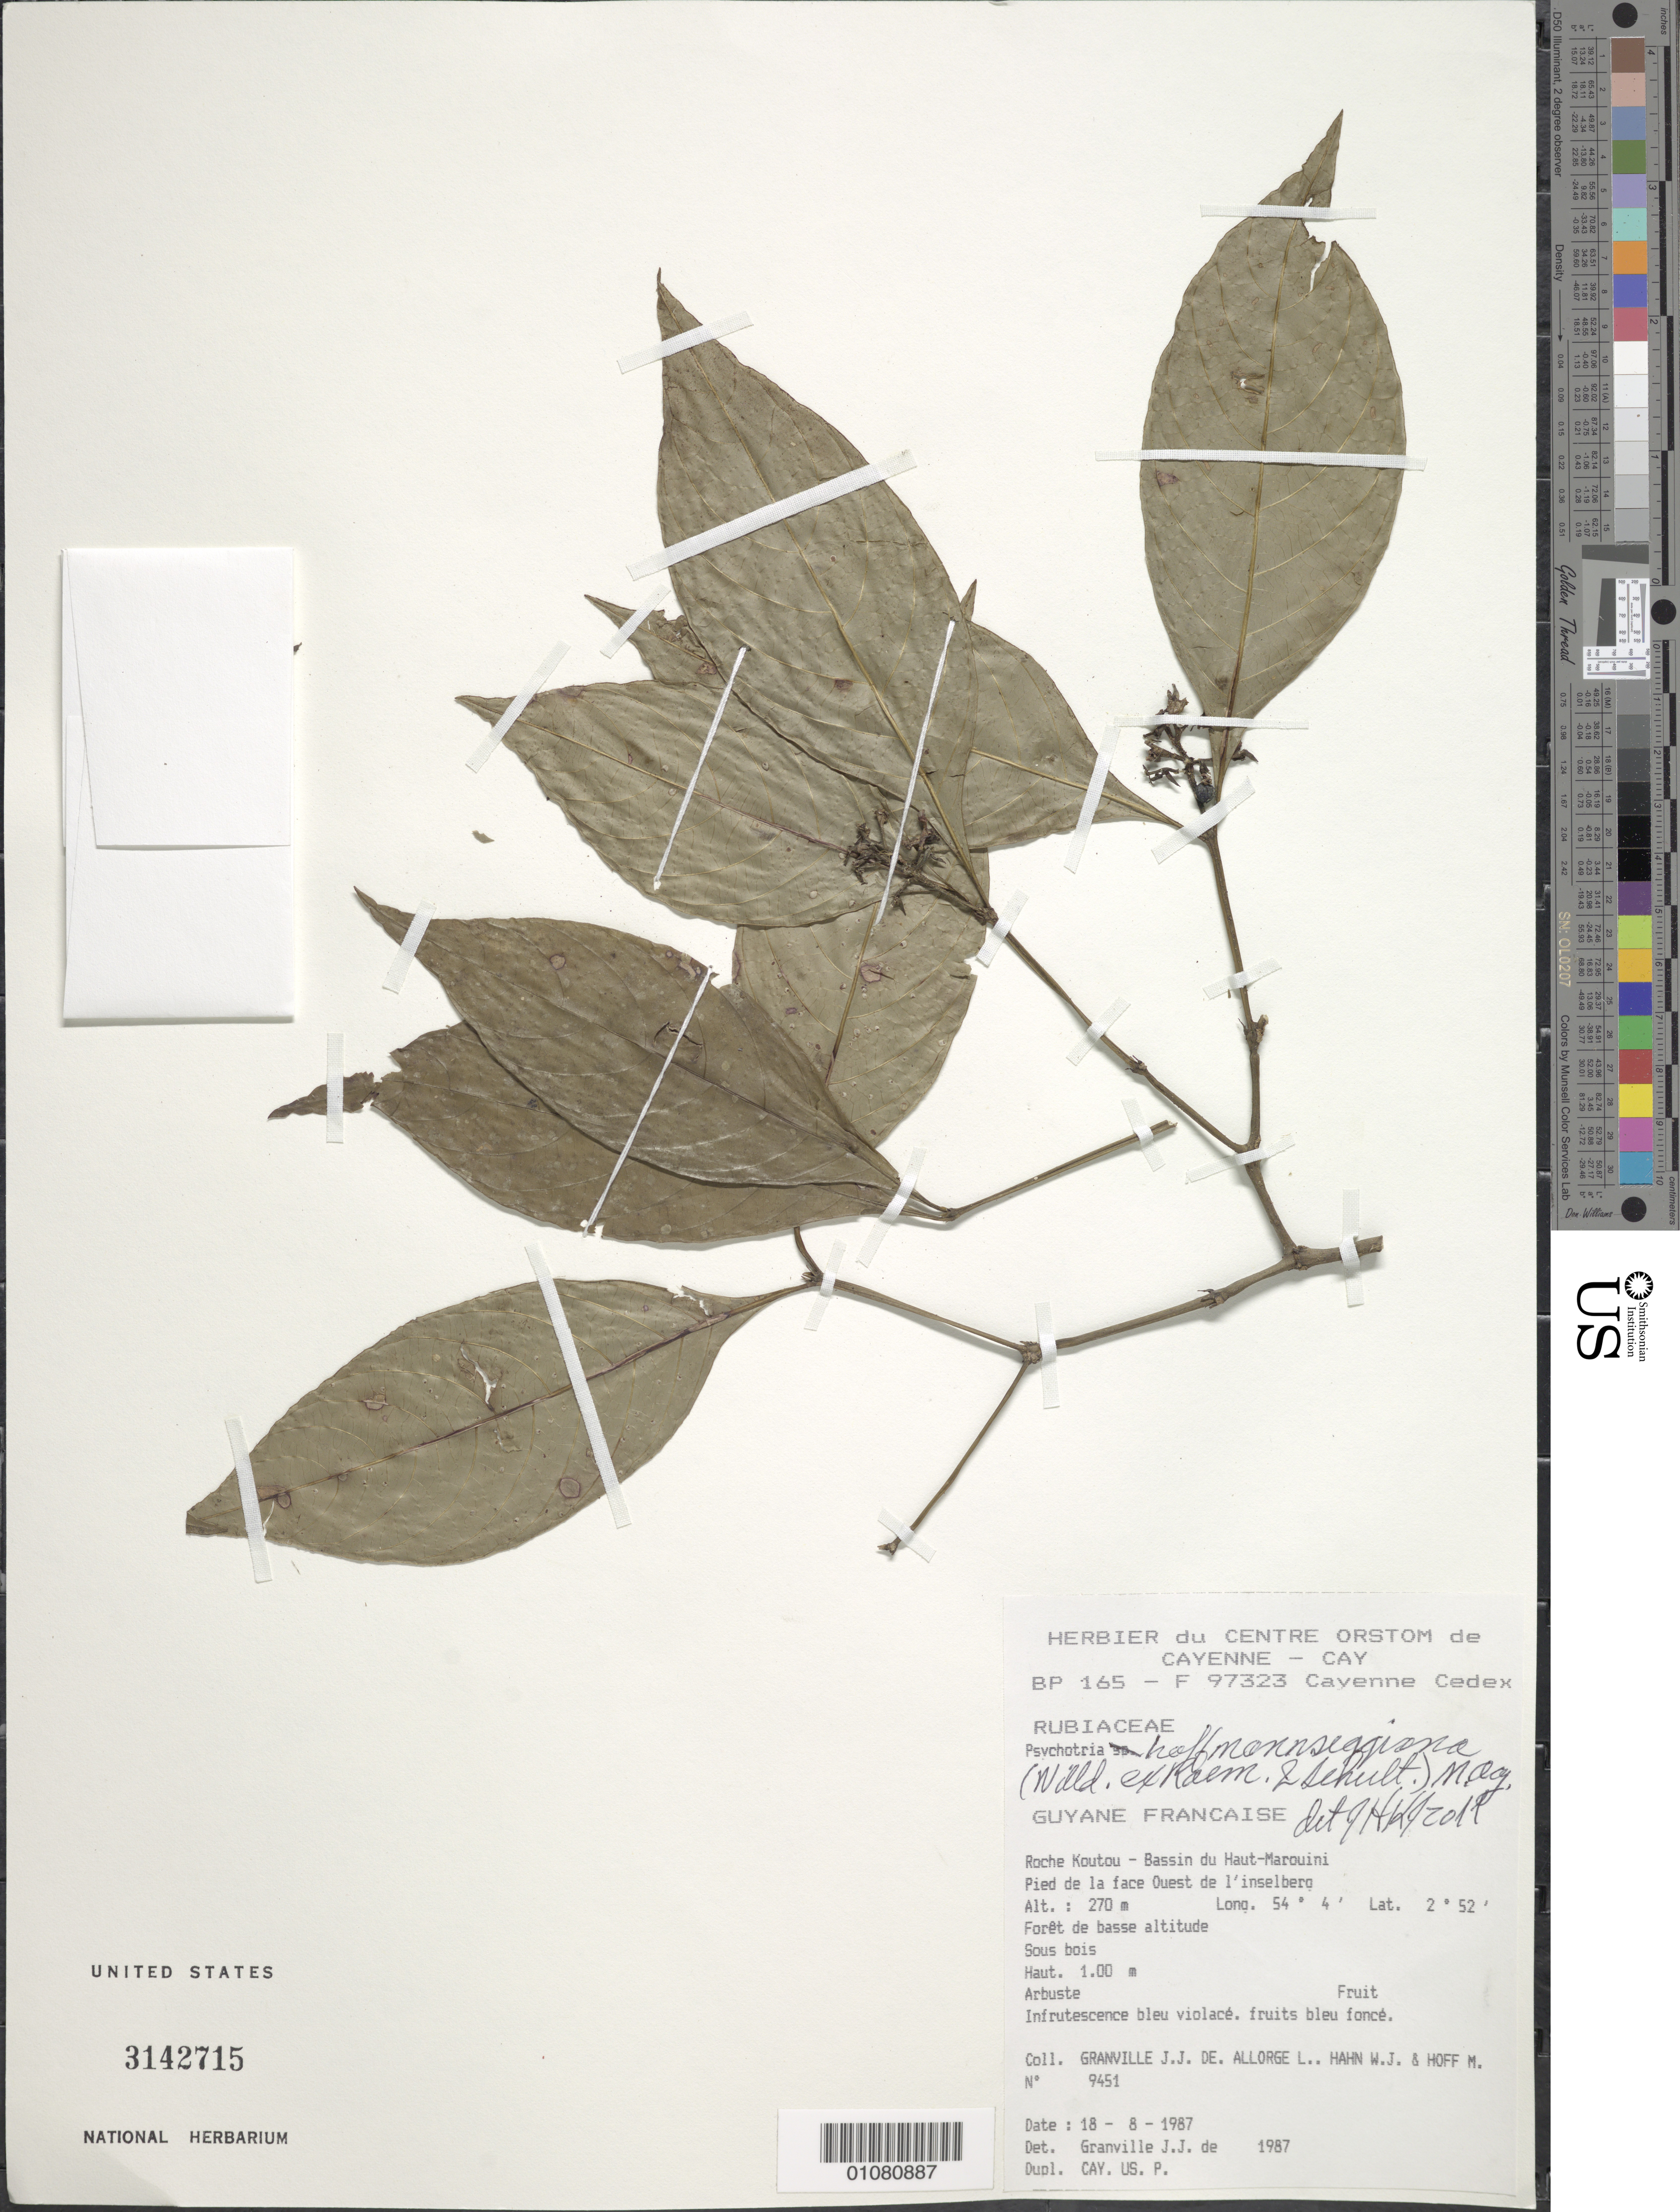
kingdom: Plantae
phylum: Tracheophyta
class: Magnoliopsida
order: Gentianales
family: Rubiaceae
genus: Palicourea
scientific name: Palicourea hoffmannseggiana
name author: (Roem. & Schult.) Borhidi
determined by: Kirkbride, J. H., Jr.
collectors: J.-J. de Granville, L. Allorge, W. J. Hahn & M. Hoff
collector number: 9451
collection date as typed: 18-Aug-87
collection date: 1987-08-18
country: French Guiana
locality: Roche Koutou, Bassin du Haut-Marouini, pied de la face Ouest de l'Inselberg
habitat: Forêt de basse altitude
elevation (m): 270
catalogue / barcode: US 3142715